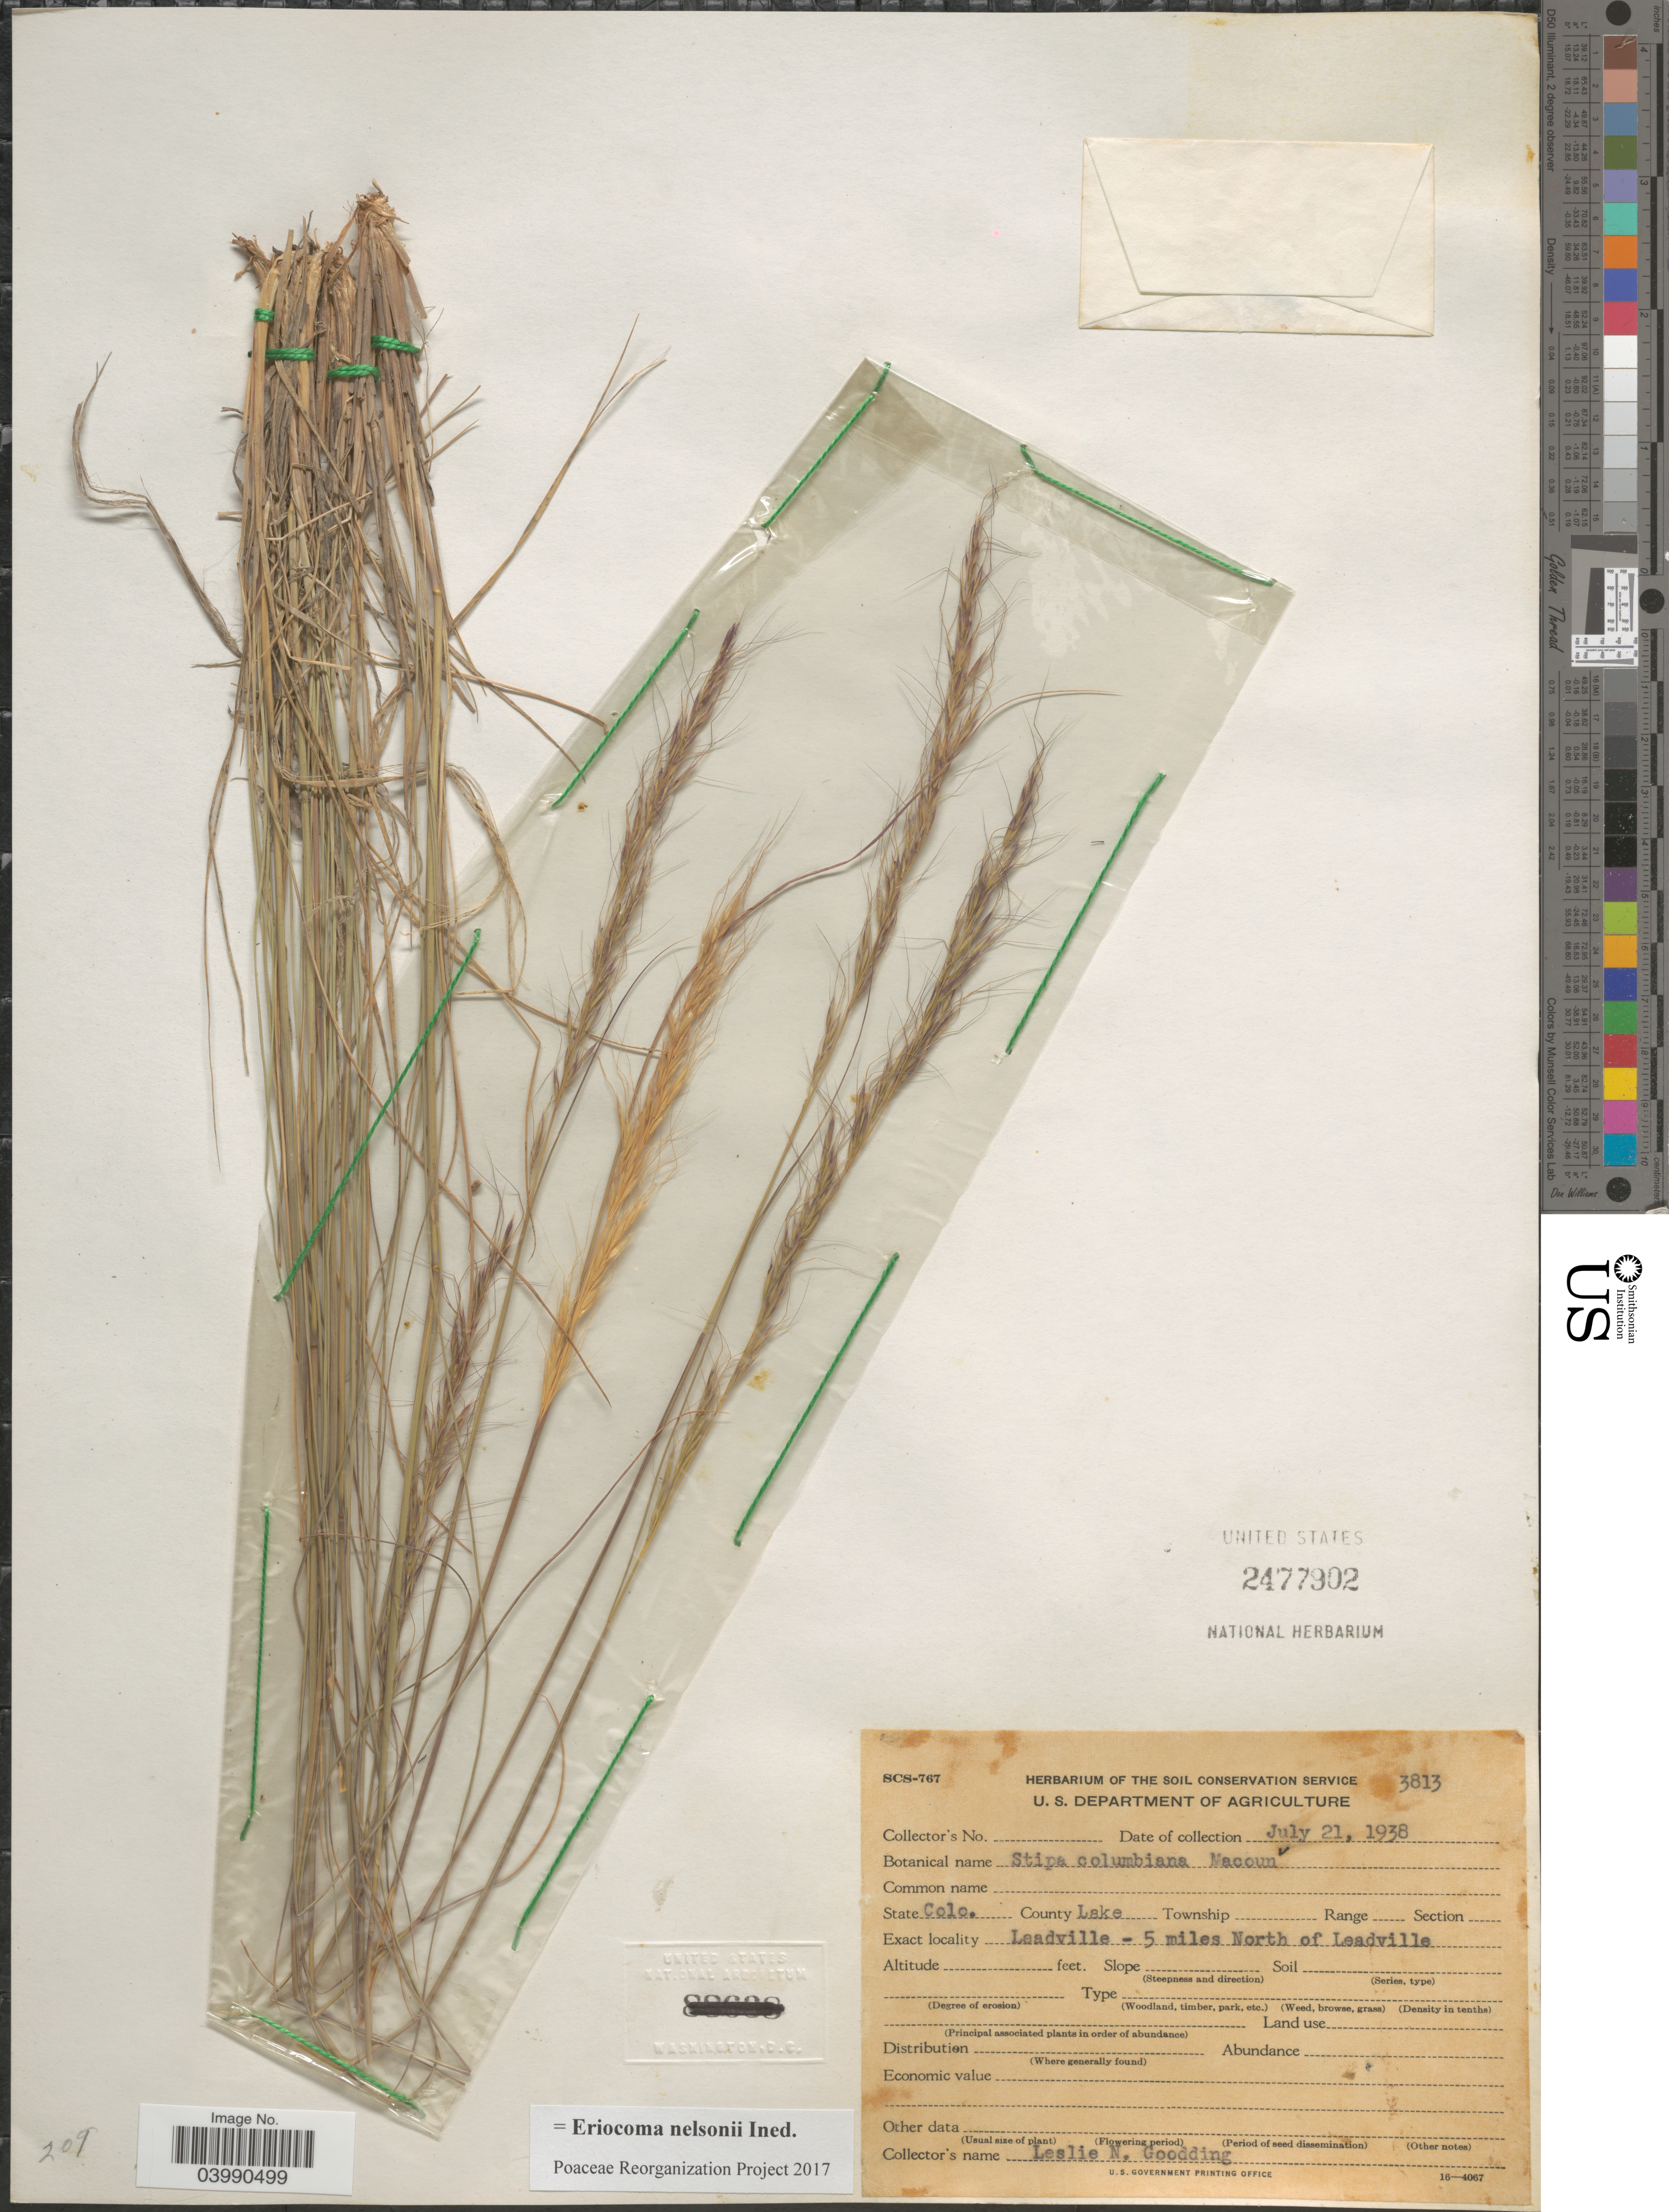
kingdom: Plantae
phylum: Tracheophyta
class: Liliopsida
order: Poales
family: Poaceae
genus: Eriocoma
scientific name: Eriocoma nelsonii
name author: (Scribn.) Romasch.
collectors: L. N. Goodding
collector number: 3813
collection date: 1938-07-21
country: United States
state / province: Colorado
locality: Leadville - 5 miles North of Leadville.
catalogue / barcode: US 2477902